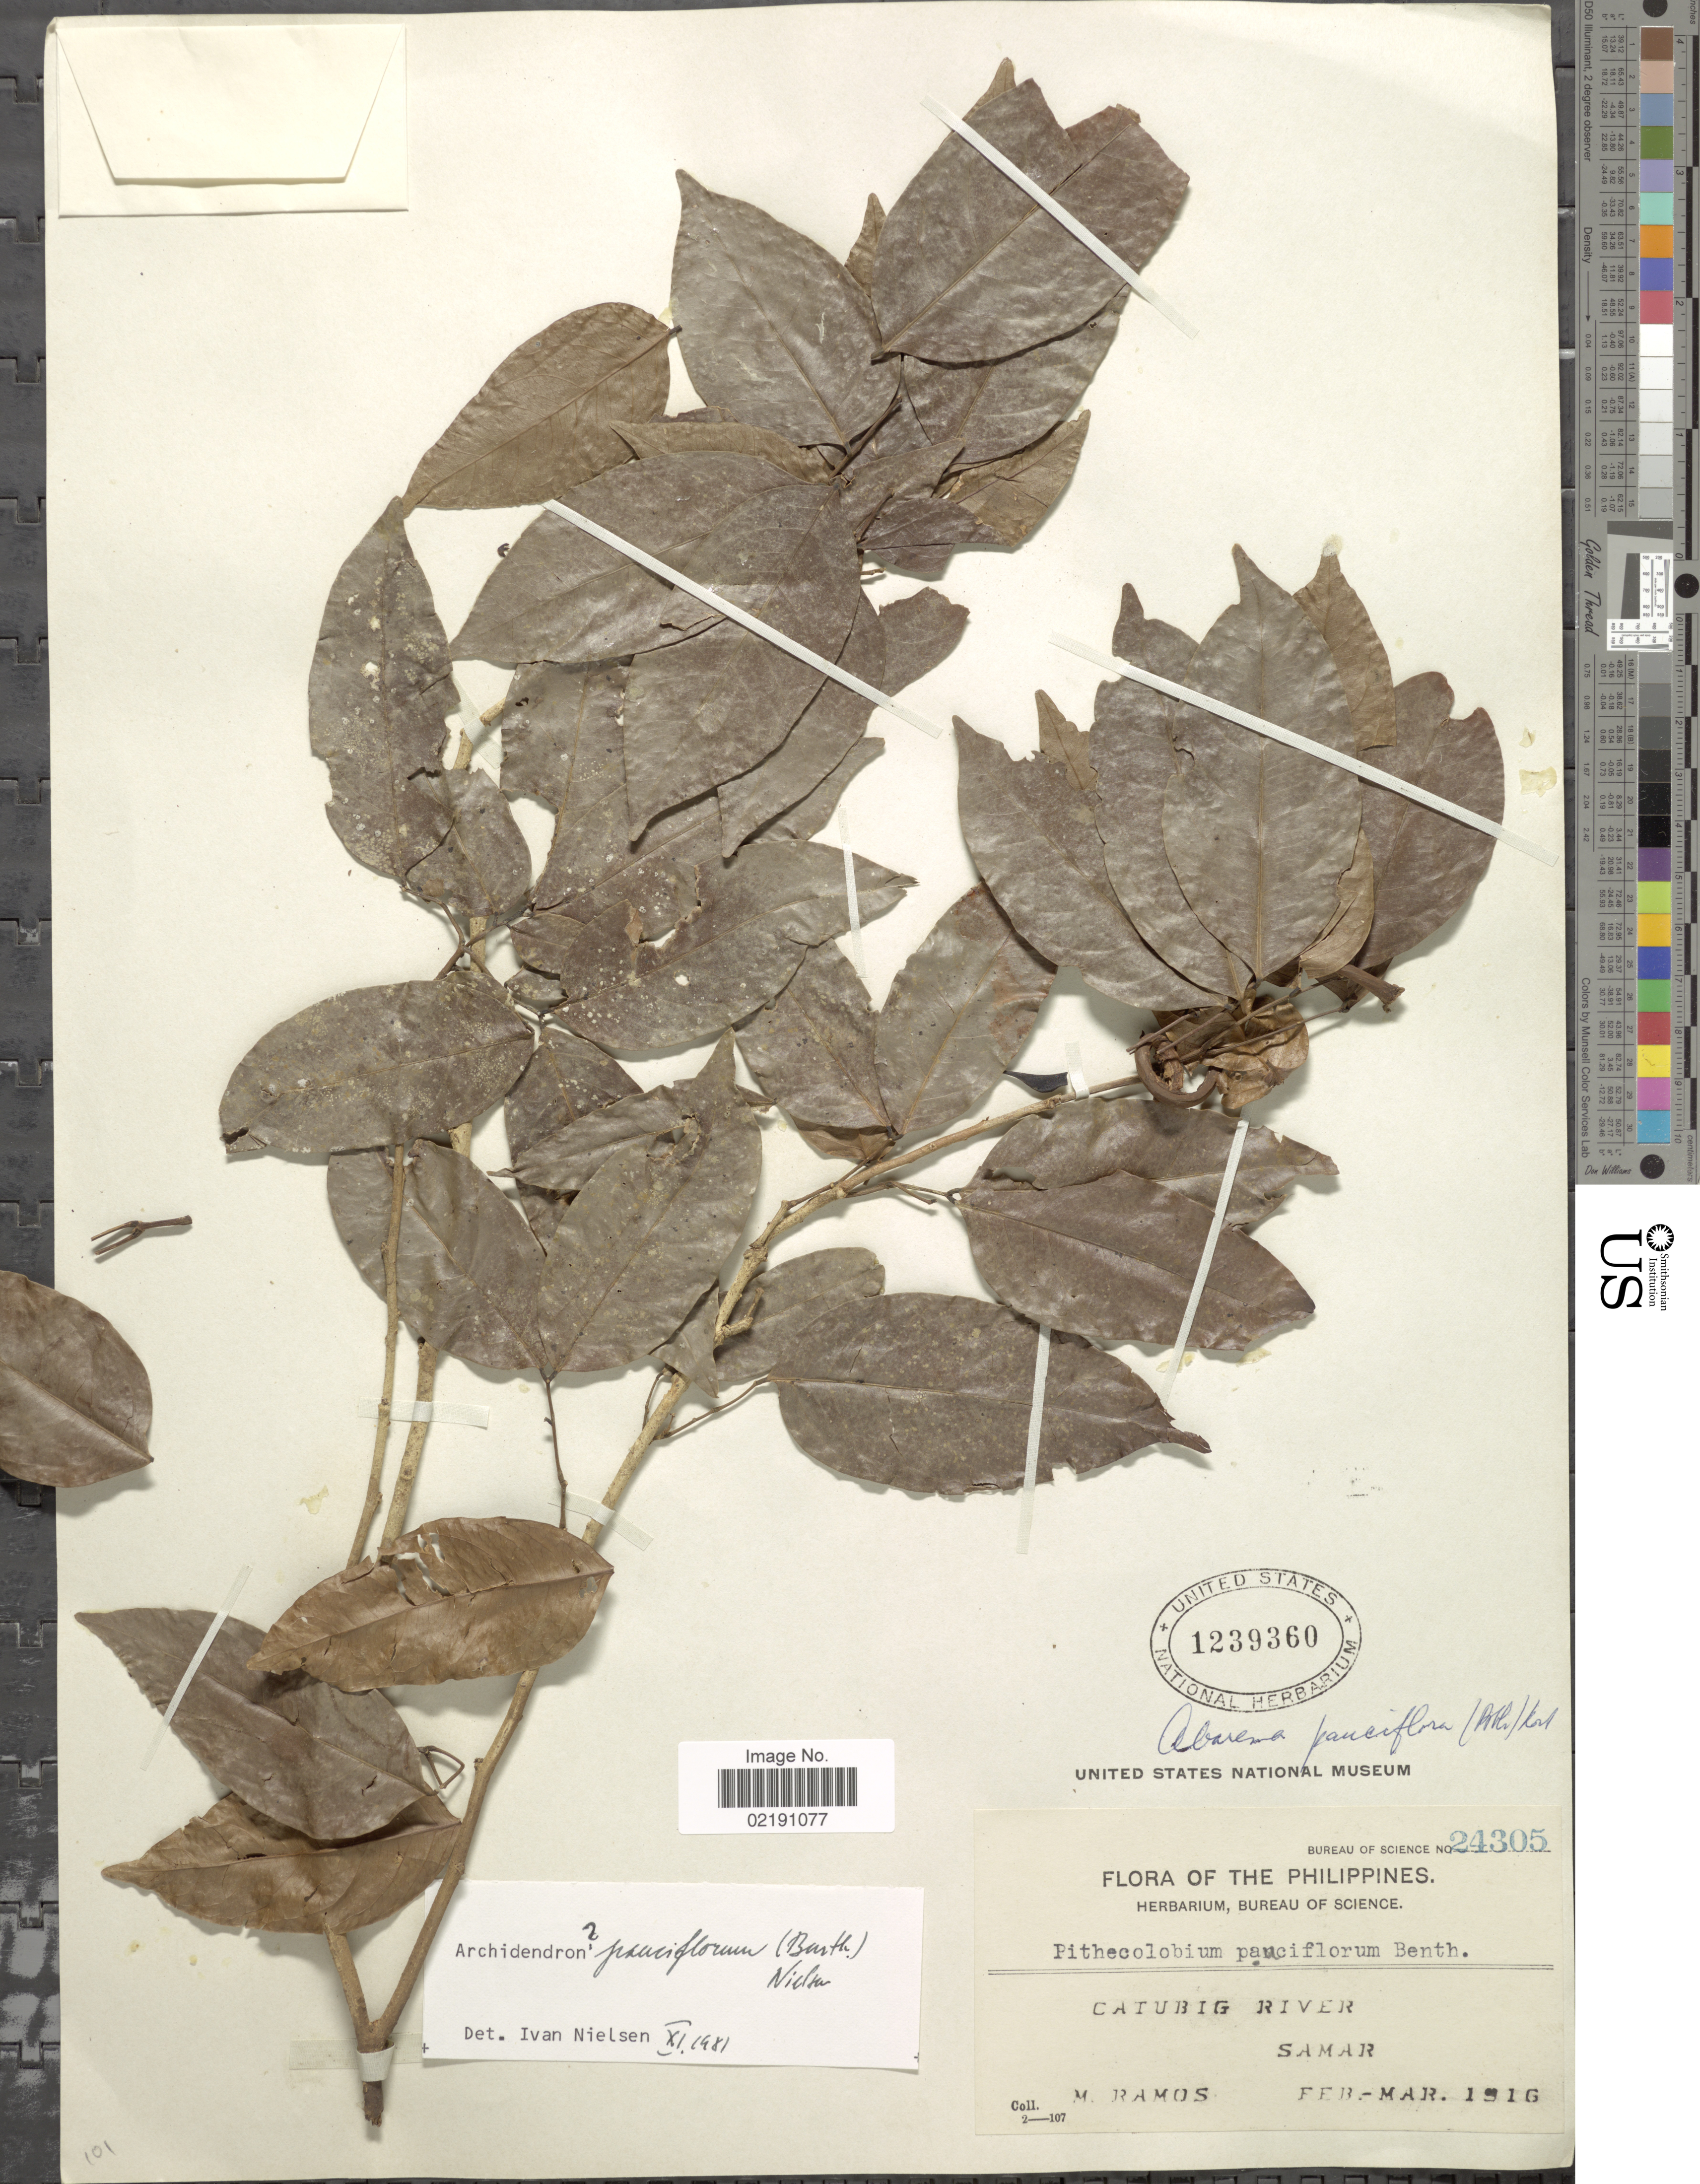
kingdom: Plantae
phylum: Tracheophyta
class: Magnoliopsida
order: Fabales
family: Fabaceae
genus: Archidendron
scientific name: Archidendron pauciflorum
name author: (Benth.) I.C. Nielsen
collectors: M. Ramos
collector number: Bureau of Science 24305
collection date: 1916-02/1916-03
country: Philippines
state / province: Eastern Visayas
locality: Catubig River. Samar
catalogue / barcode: US 1239360